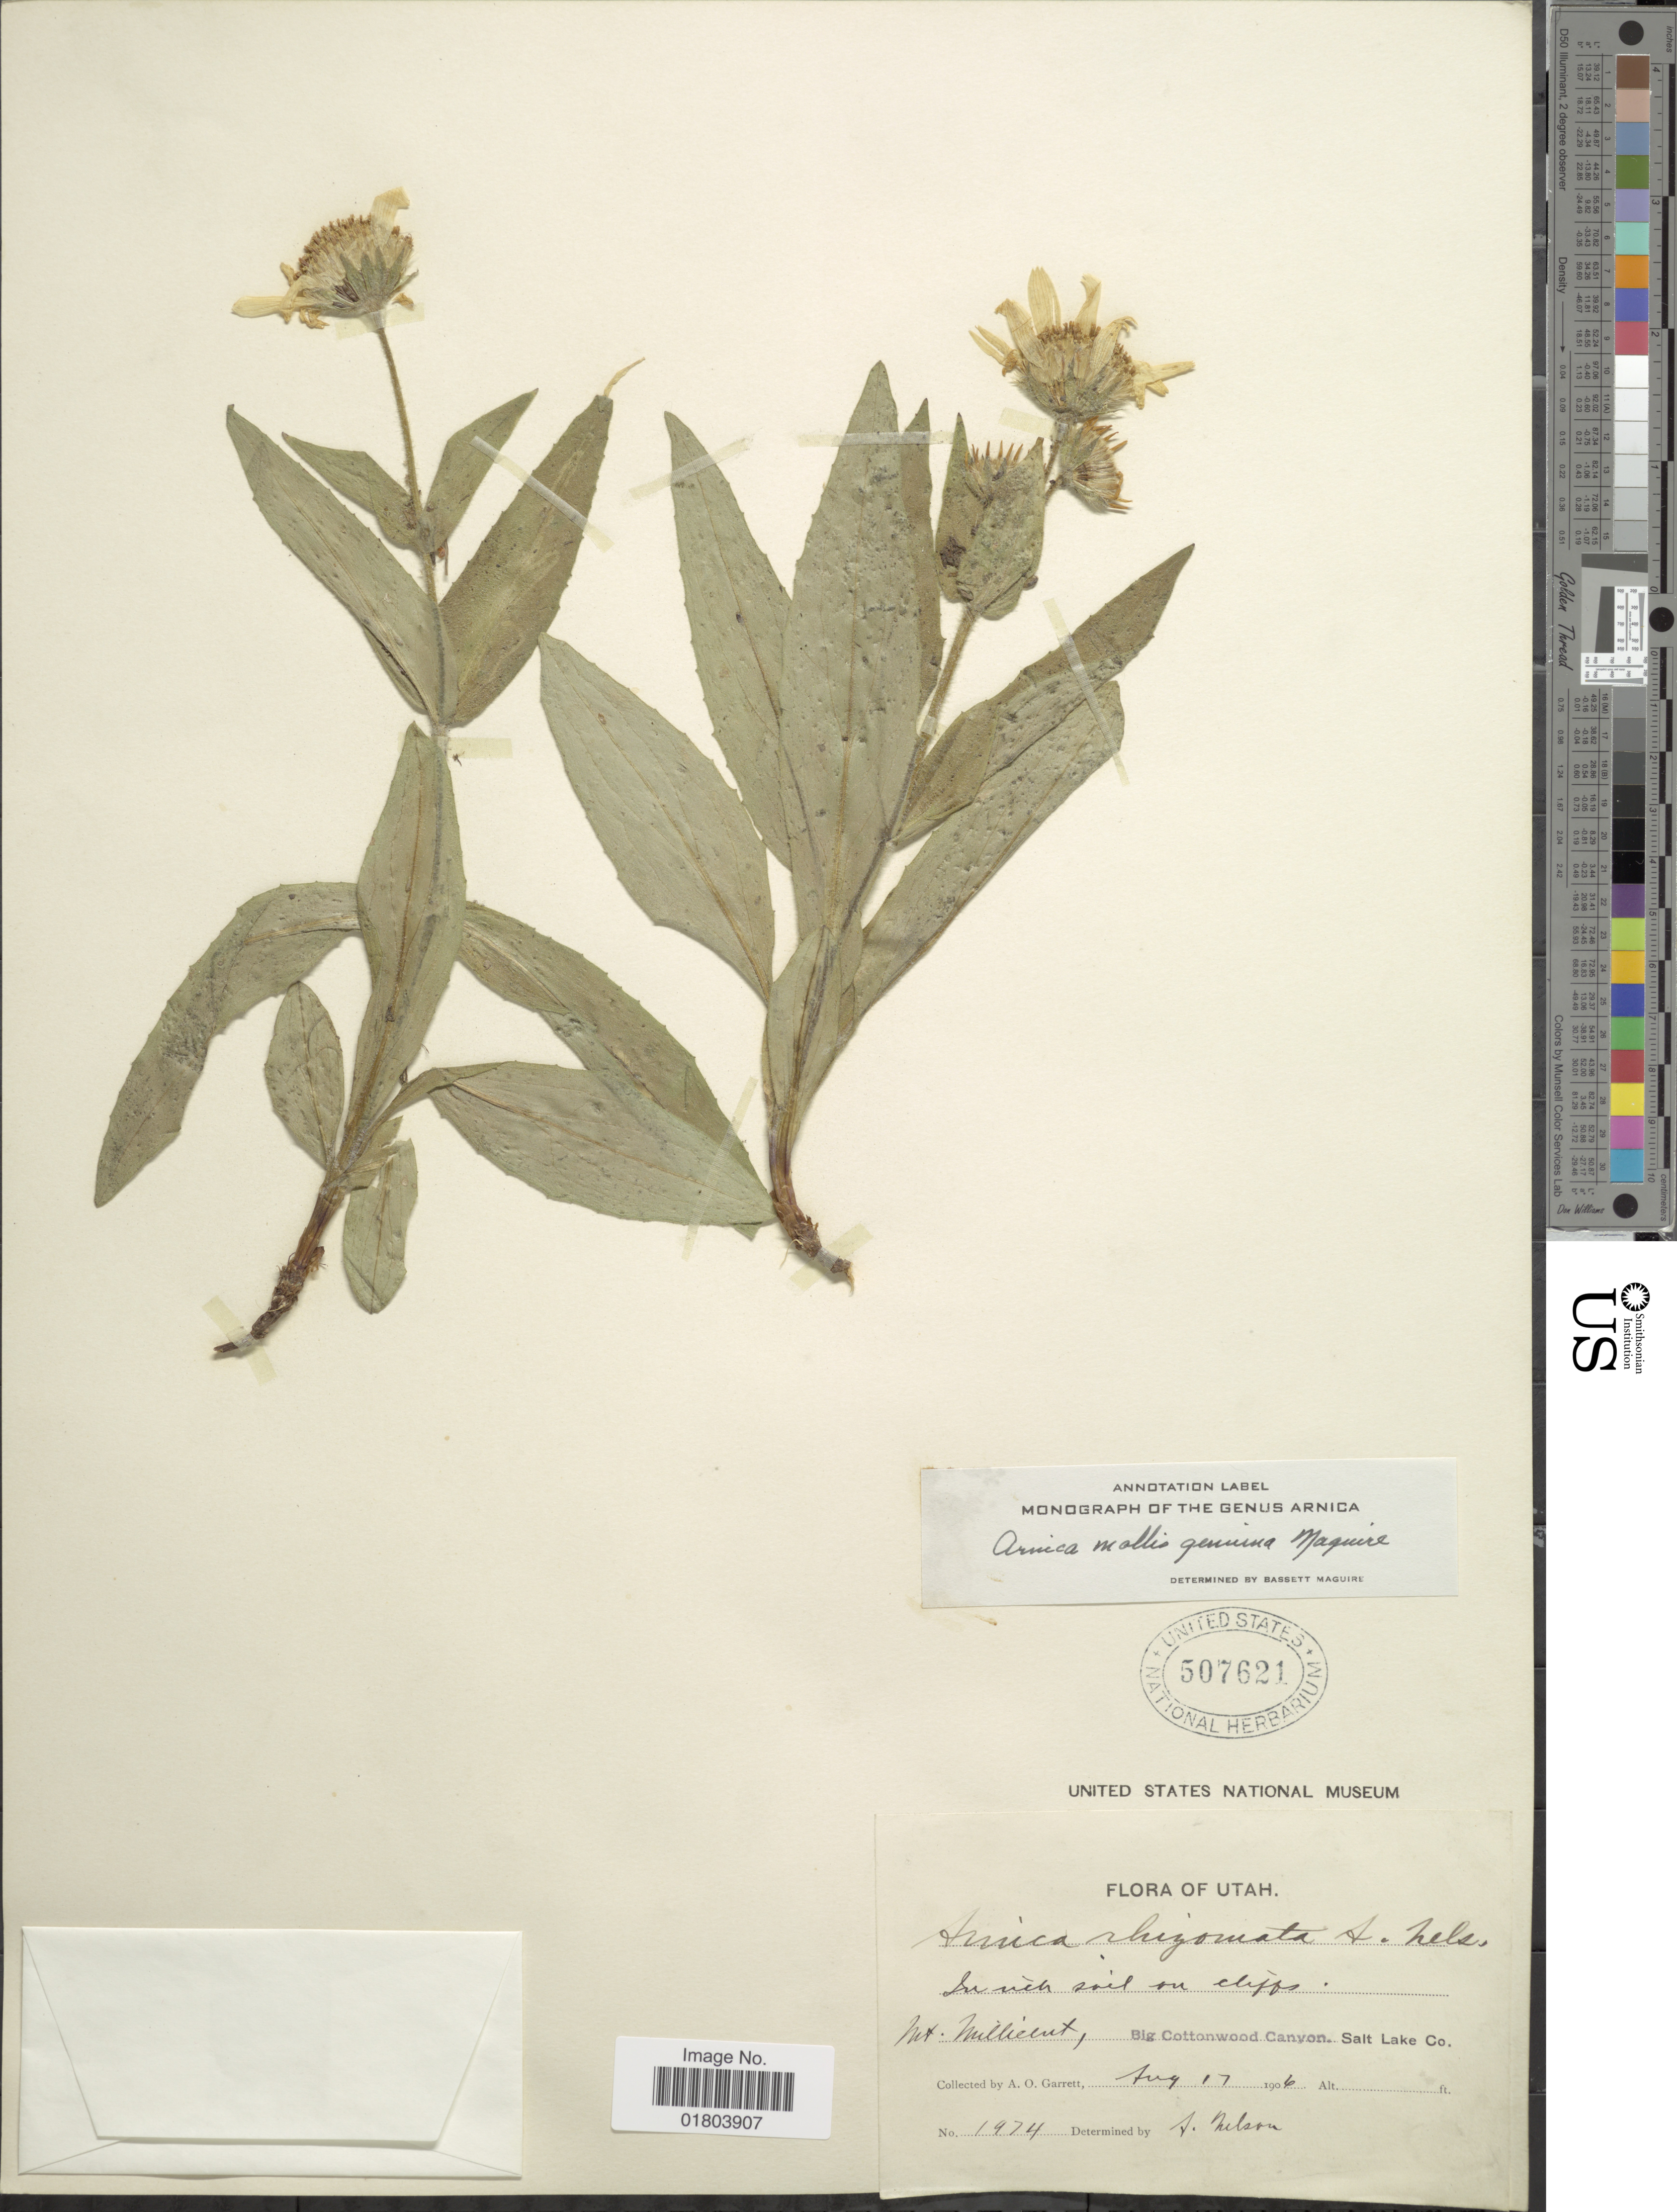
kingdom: Plantae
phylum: Tracheophyta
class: Magnoliopsida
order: Asterales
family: Asteraceae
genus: Arnica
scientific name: Arnica mollis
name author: Hook.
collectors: A. O. Garrett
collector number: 1974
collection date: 1906-08-17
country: United States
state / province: Utah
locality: In rich soil on cliffs, Mt Millicent, Big Cottonwood Canyon, Salt Lake Co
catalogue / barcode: US 507621